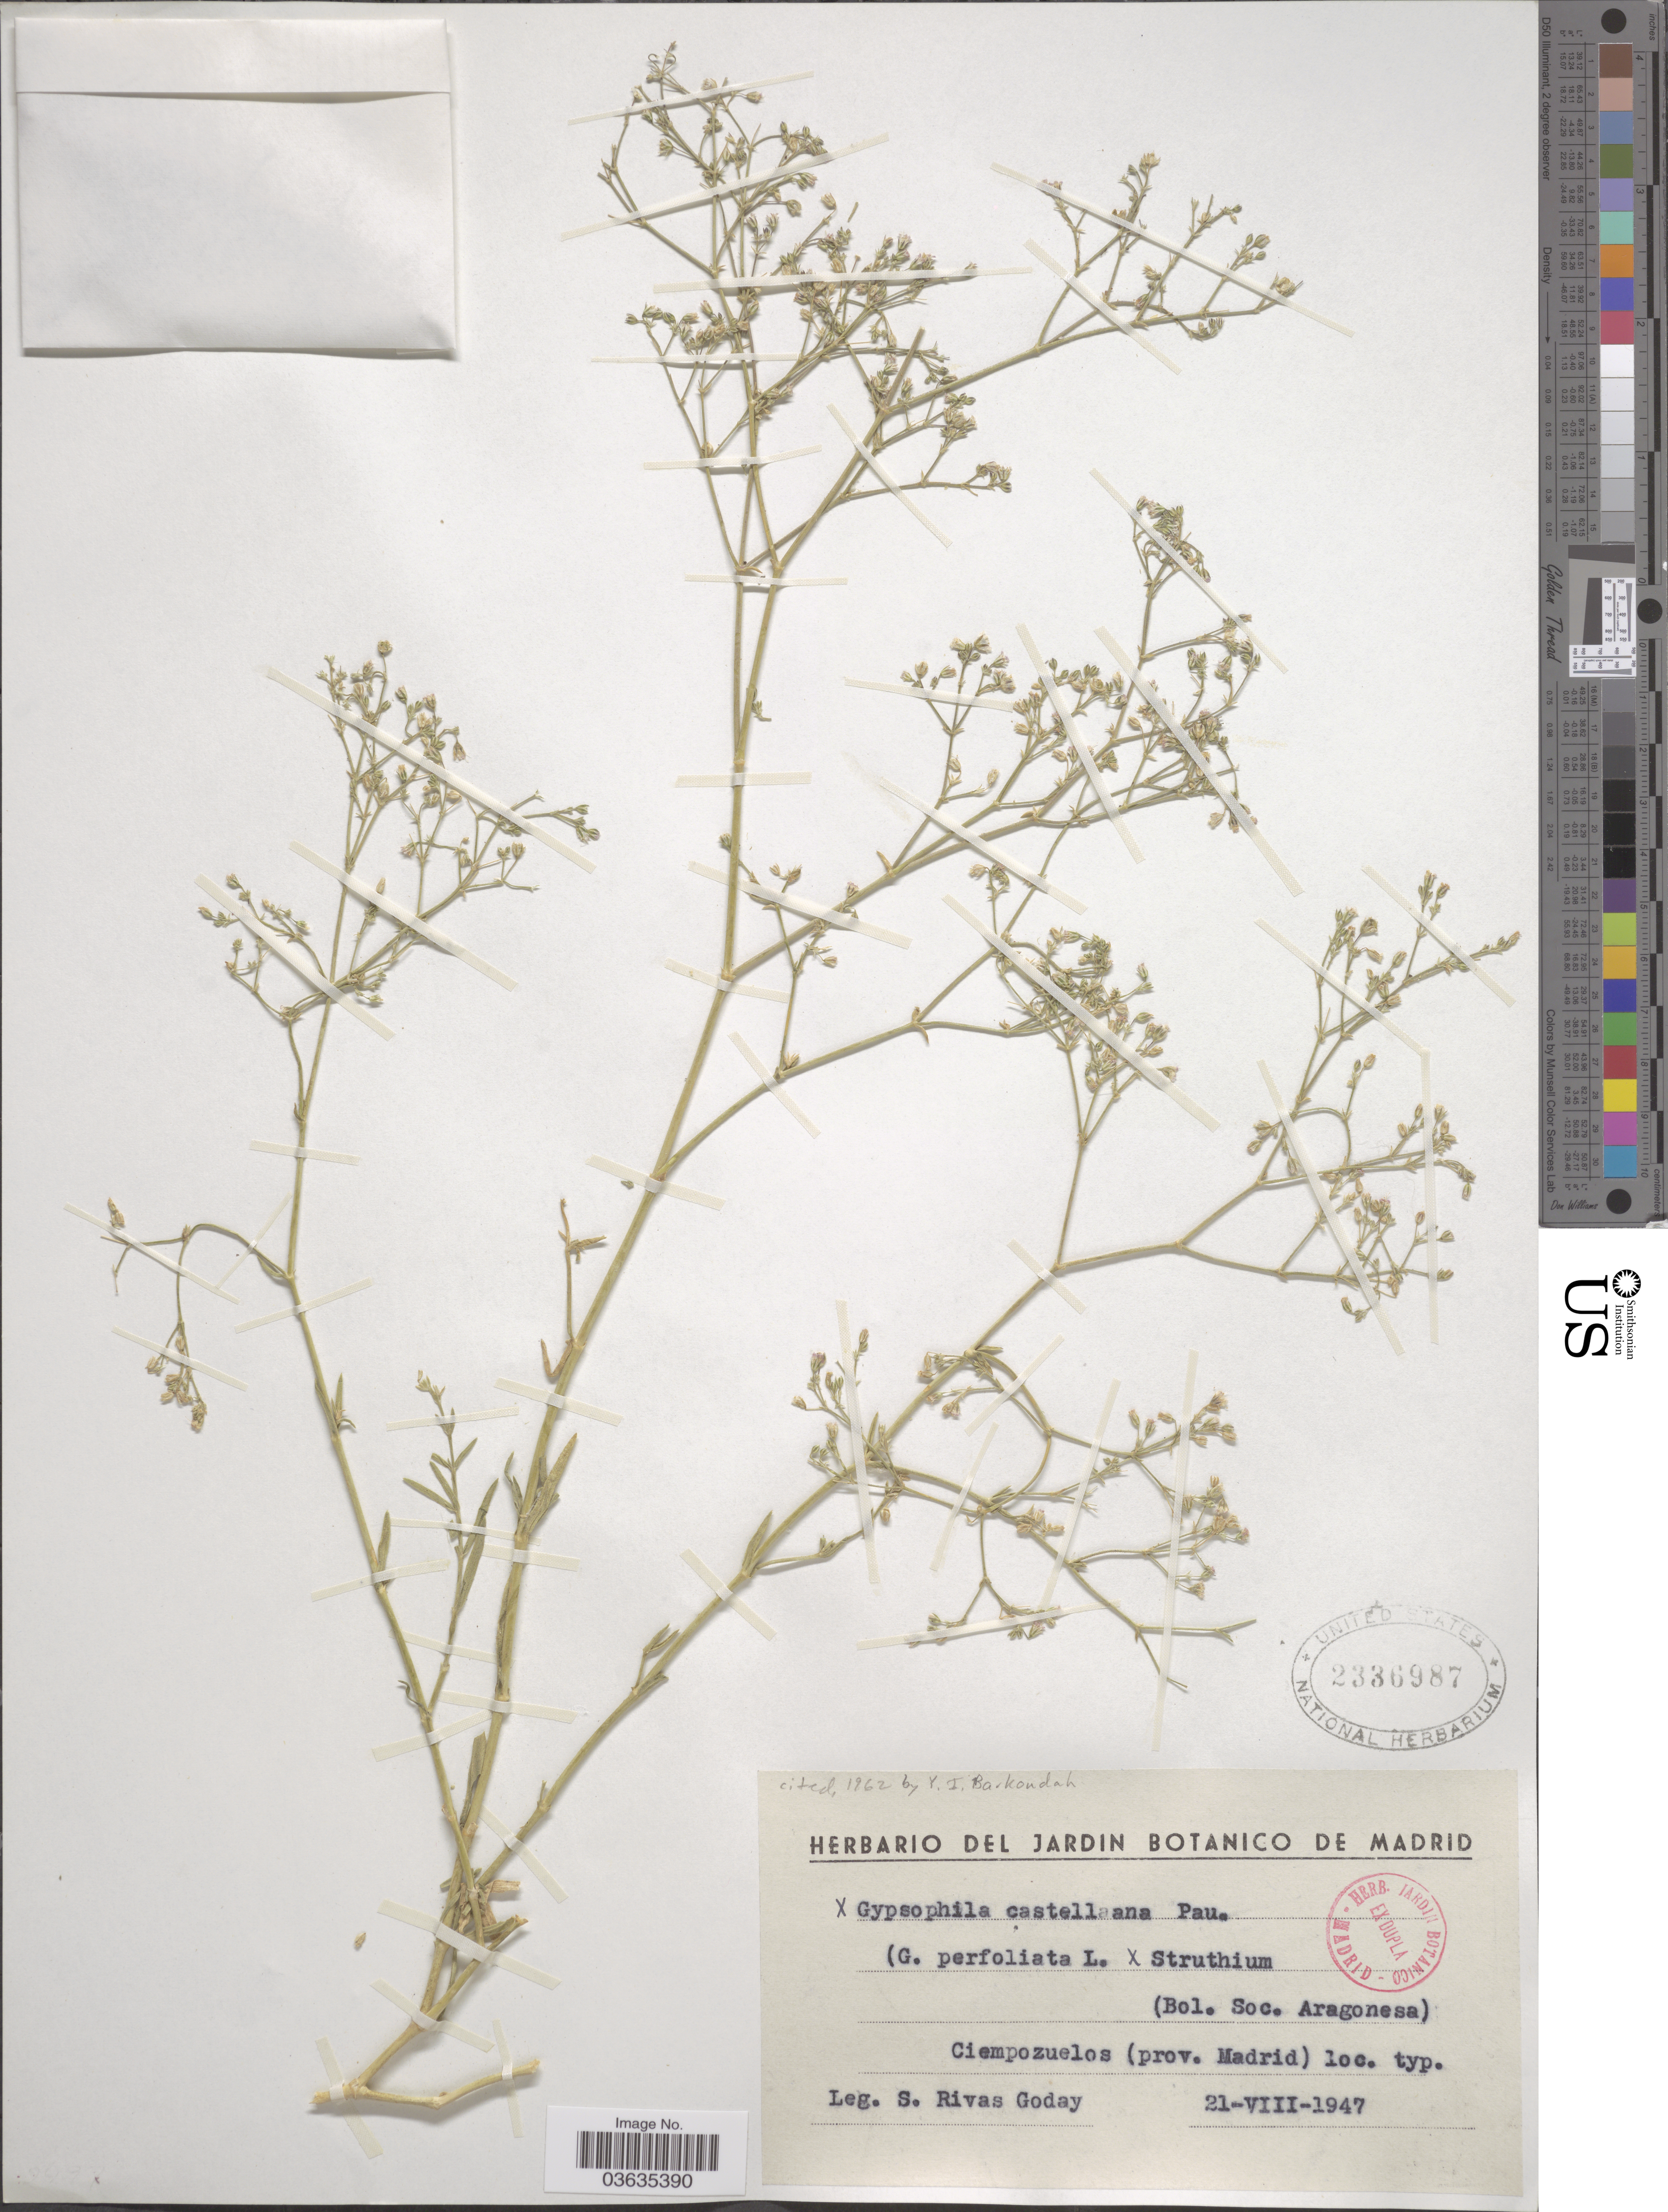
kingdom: Plantae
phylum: Tracheophyta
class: Magnoliopsida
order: Caryophyllales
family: Caryophyllaceae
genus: Gypsophila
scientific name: Gypsophila x castellana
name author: Pau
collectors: S. Goday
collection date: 1947-08-21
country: Spain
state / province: Madrid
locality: (Bol. Soc. Aragonesa) Ciempozuelos (prov. Madrid).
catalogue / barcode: US 2336987